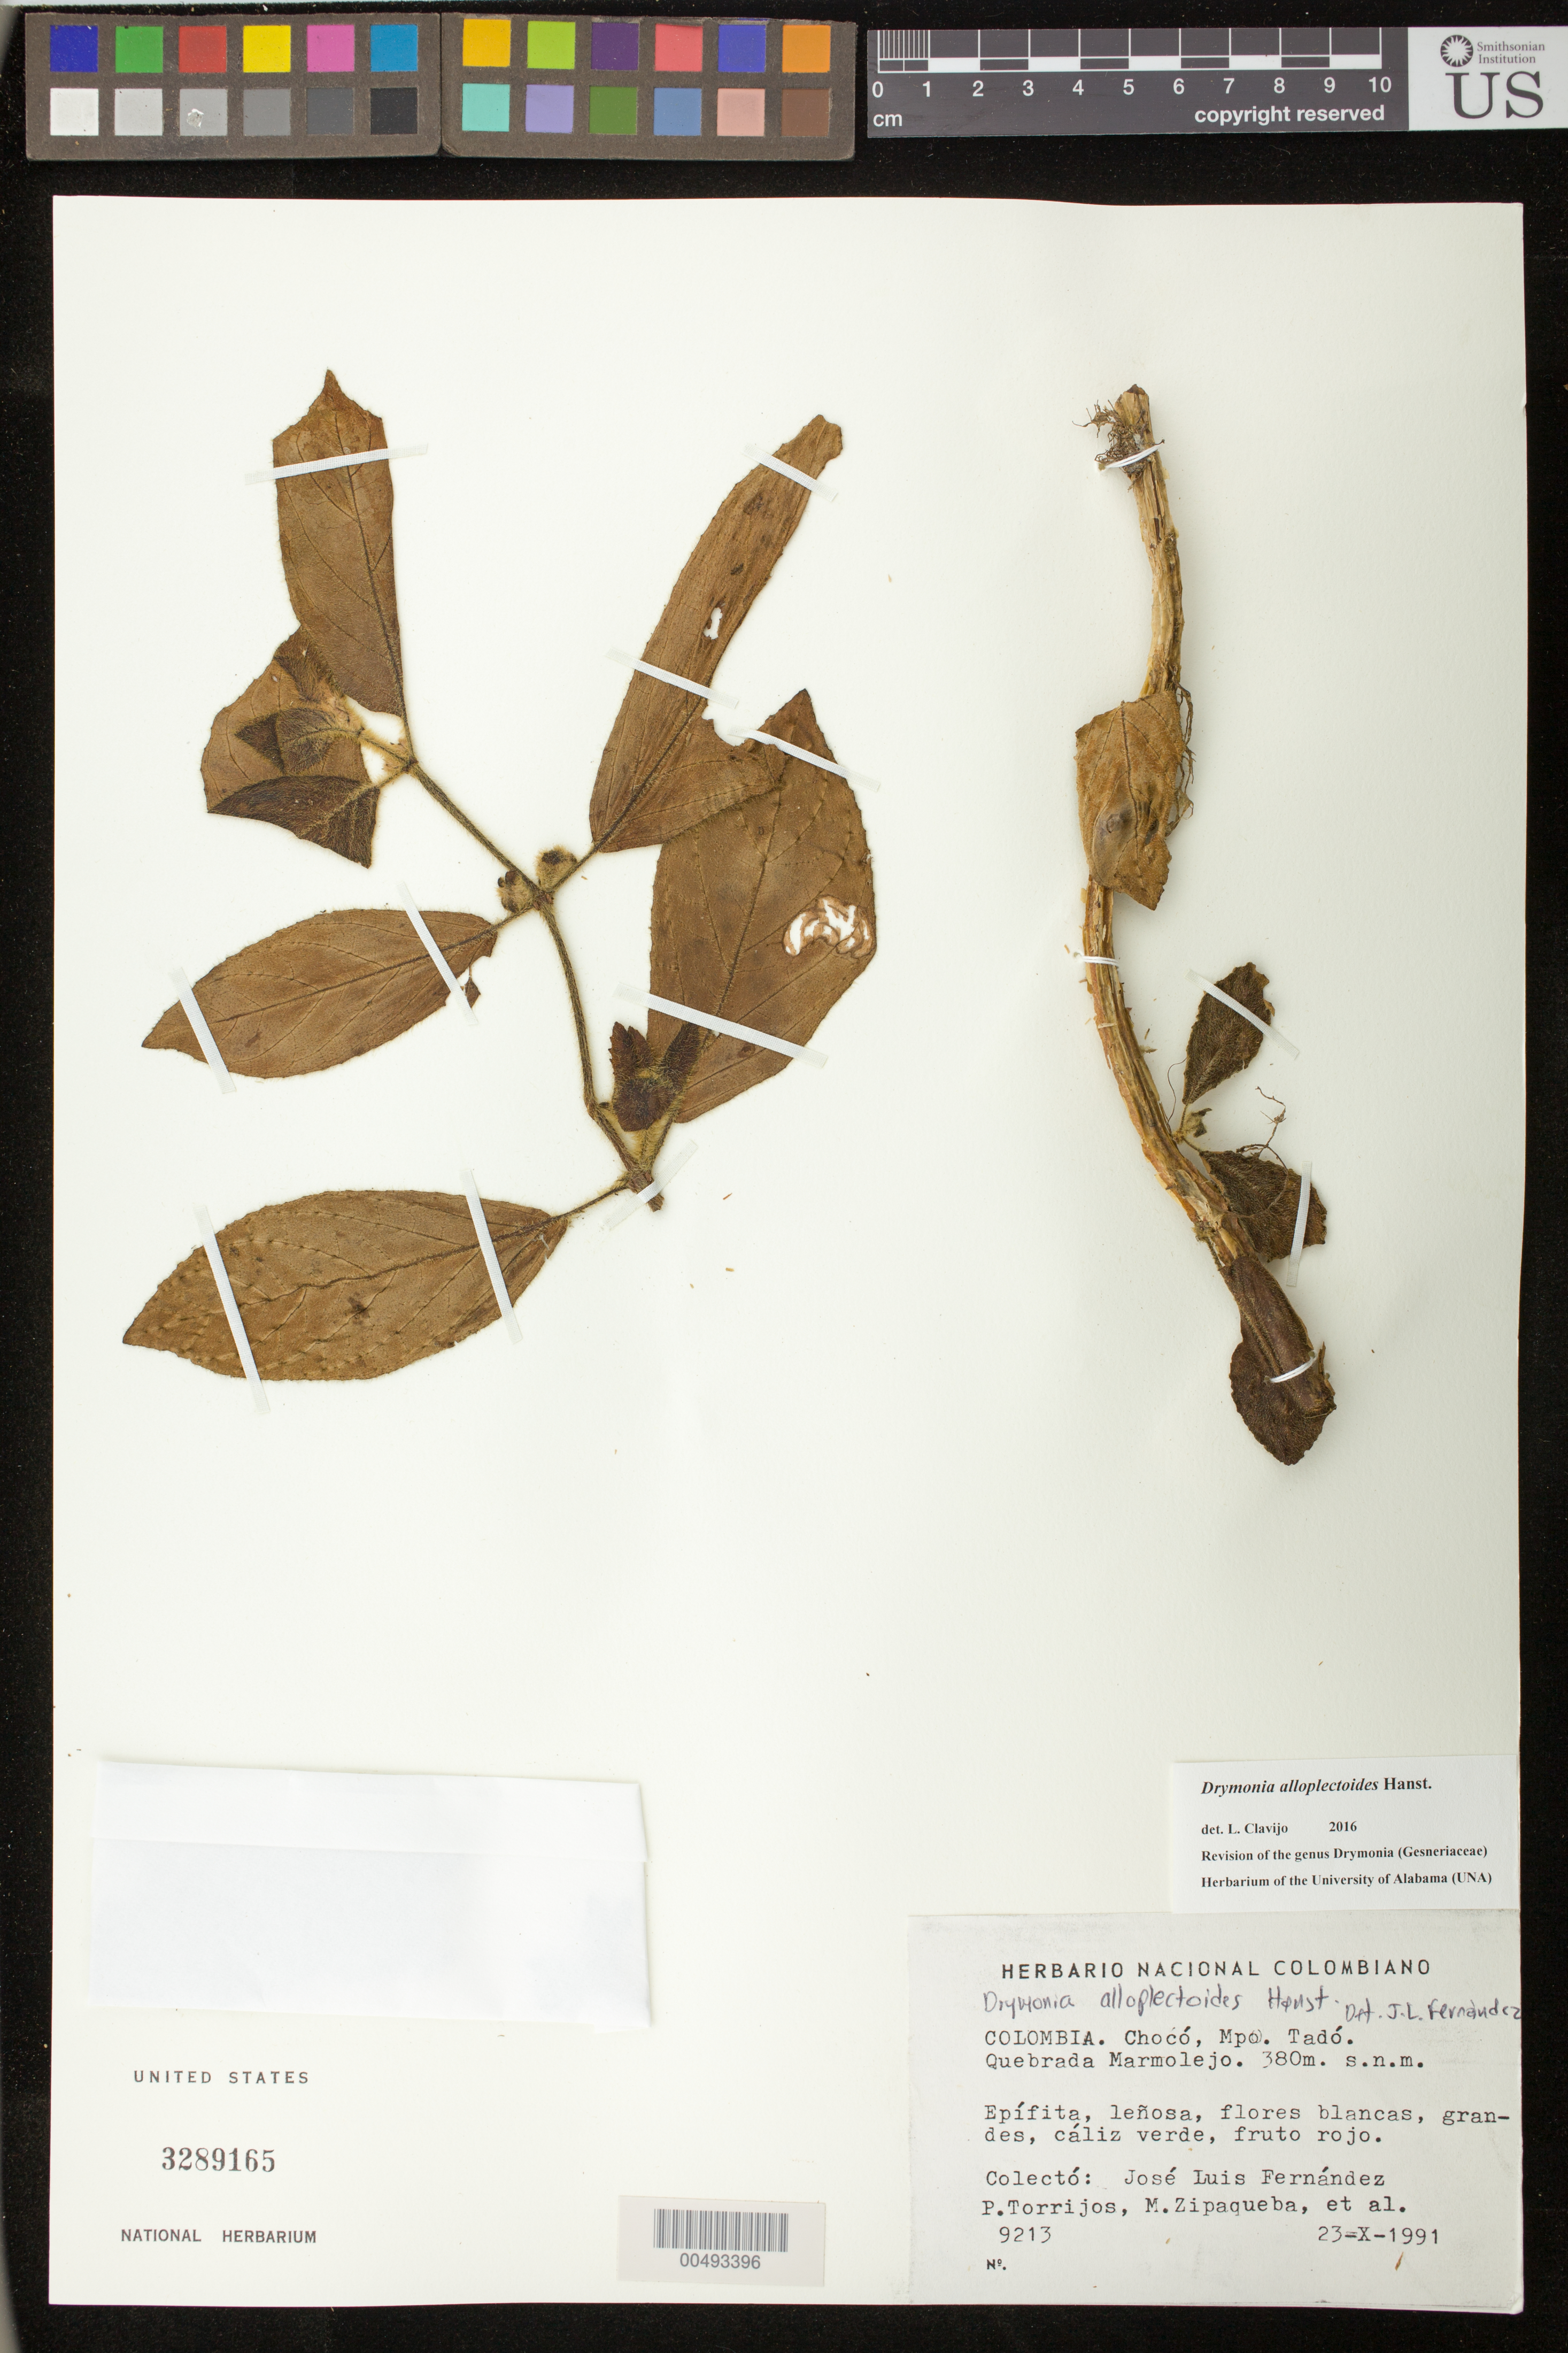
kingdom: Plantae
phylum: Tracheophyta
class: Magnoliopsida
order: Lamiales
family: Gesneriaceae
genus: Drymonia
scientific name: Drymonia alloplectoides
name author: Hanst.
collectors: J. L. Fernández-Alonso, P. Torrijos, M. Zipaqueba & et al.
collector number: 9213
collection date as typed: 23 Oct 1991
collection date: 1991-10-23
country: Colombia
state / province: Chocó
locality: Tado, Quebrada Marmolejo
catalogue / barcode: US 3289165